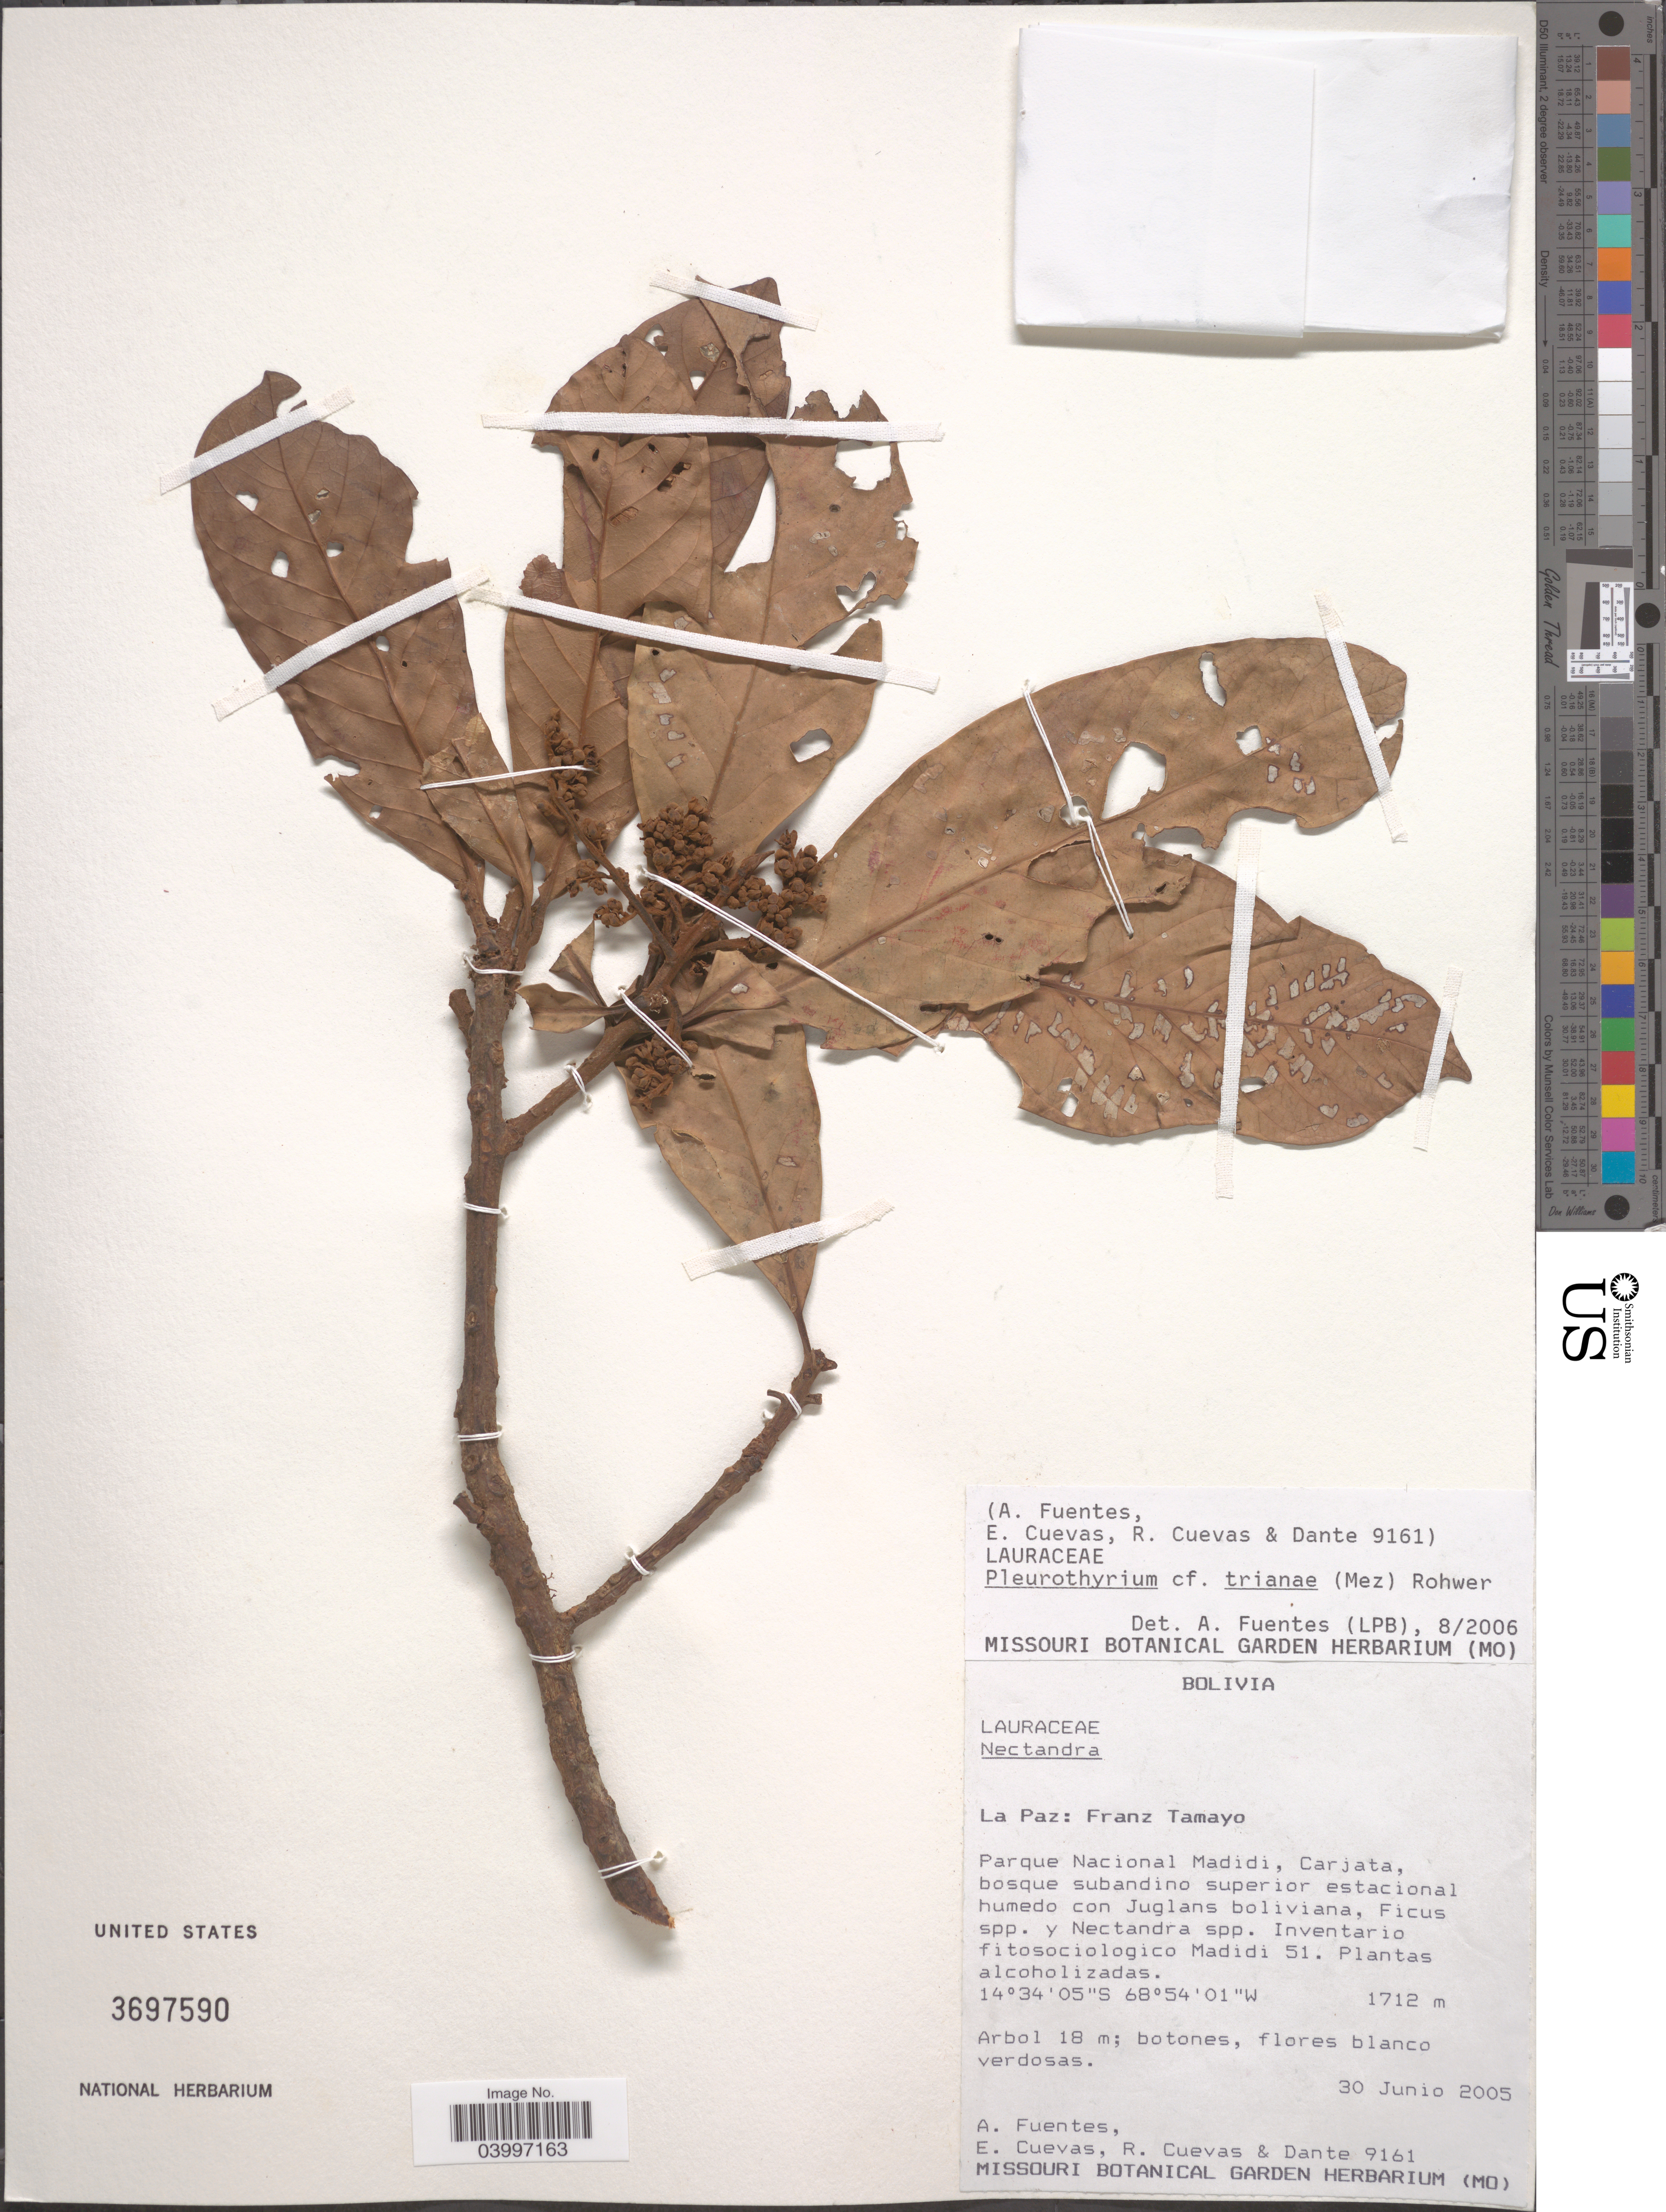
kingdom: Plantae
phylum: Tracheophyta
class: Magnoliopsida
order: Laurales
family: Lauraceae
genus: Pleurothyrium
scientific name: Pleurothyrium trianae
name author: (Mez) Rohwer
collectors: A. Fuentes, E. Cuevas, R. Cuevas & Dante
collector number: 9161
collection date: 2005-06-30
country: Bolivia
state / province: La Paz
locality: Franz Tamayo. Parque Nacional Madidi, Carjata, bosque subandino superior estacional humedo con Juglans boliviana.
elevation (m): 1712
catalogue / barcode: US 3697590